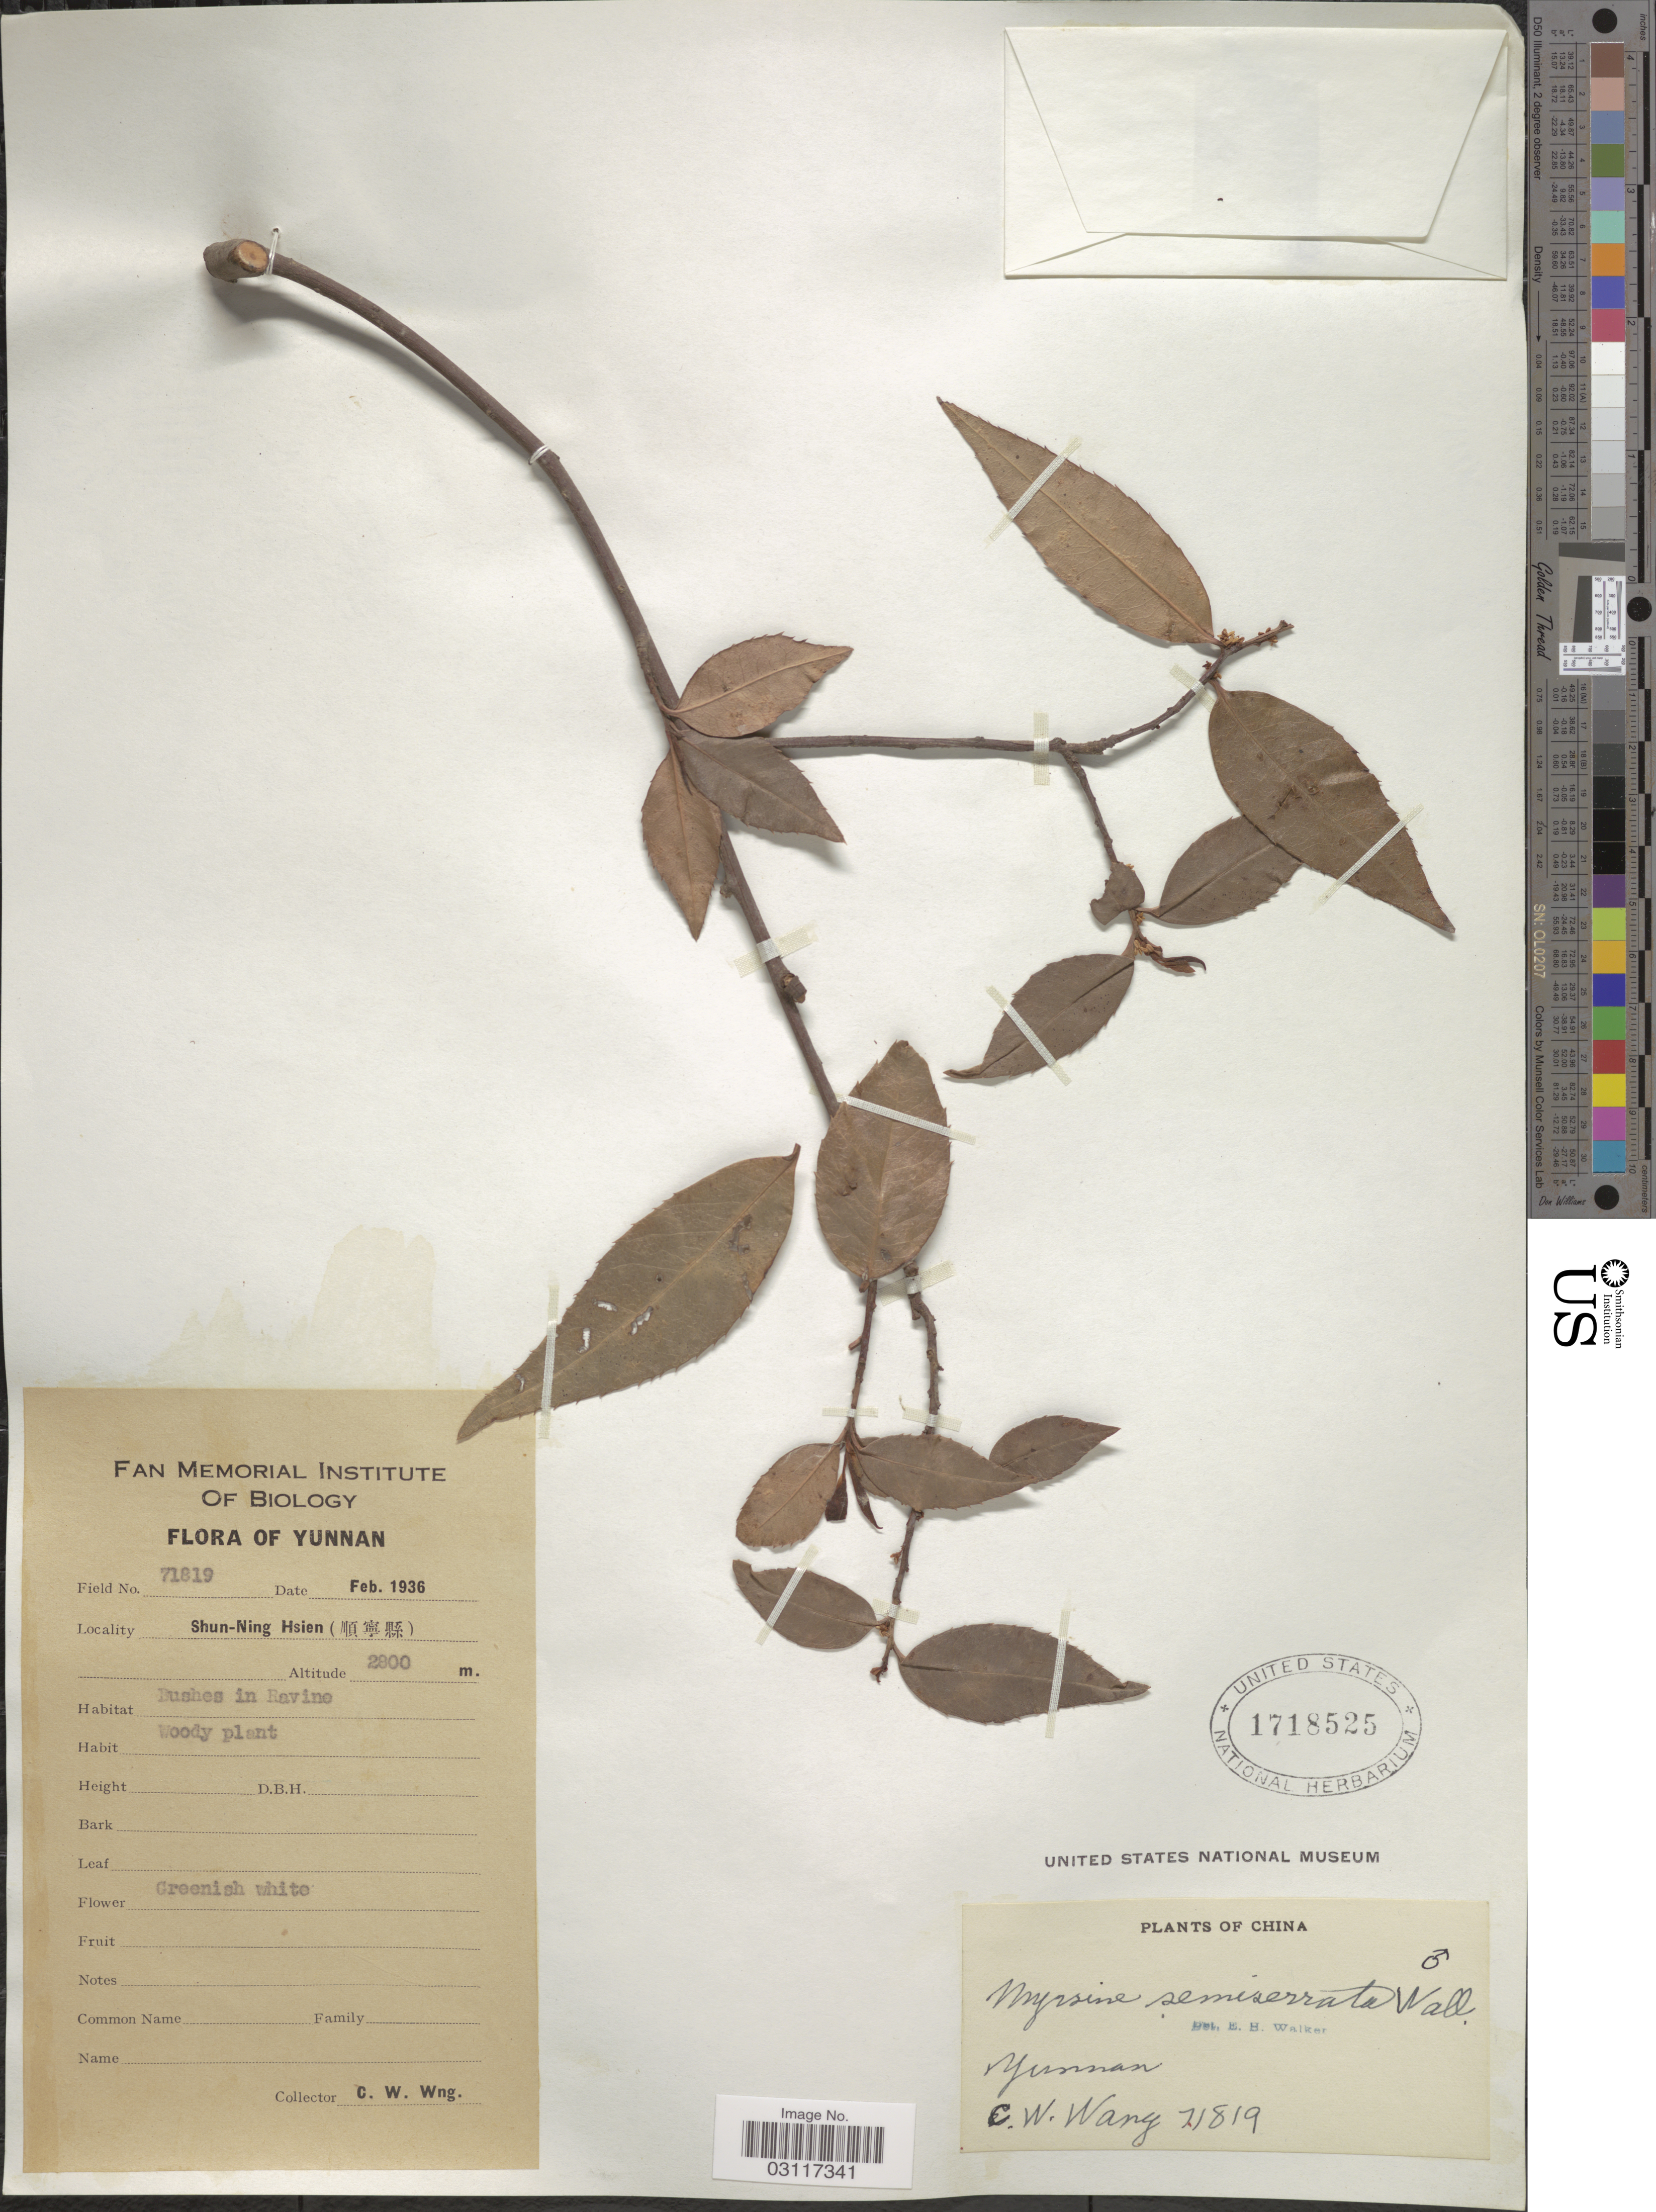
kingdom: Plantae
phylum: Tracheophyta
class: Magnoliopsida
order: Ericales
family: Primulaceae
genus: Myrsine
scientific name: Myrsine semiserrata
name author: Wall.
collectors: C. W. Wang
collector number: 71819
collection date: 1936-02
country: China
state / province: Yunnan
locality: Yunnan, Shung-Ning Hsien.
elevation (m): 2800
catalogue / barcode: US 1718525